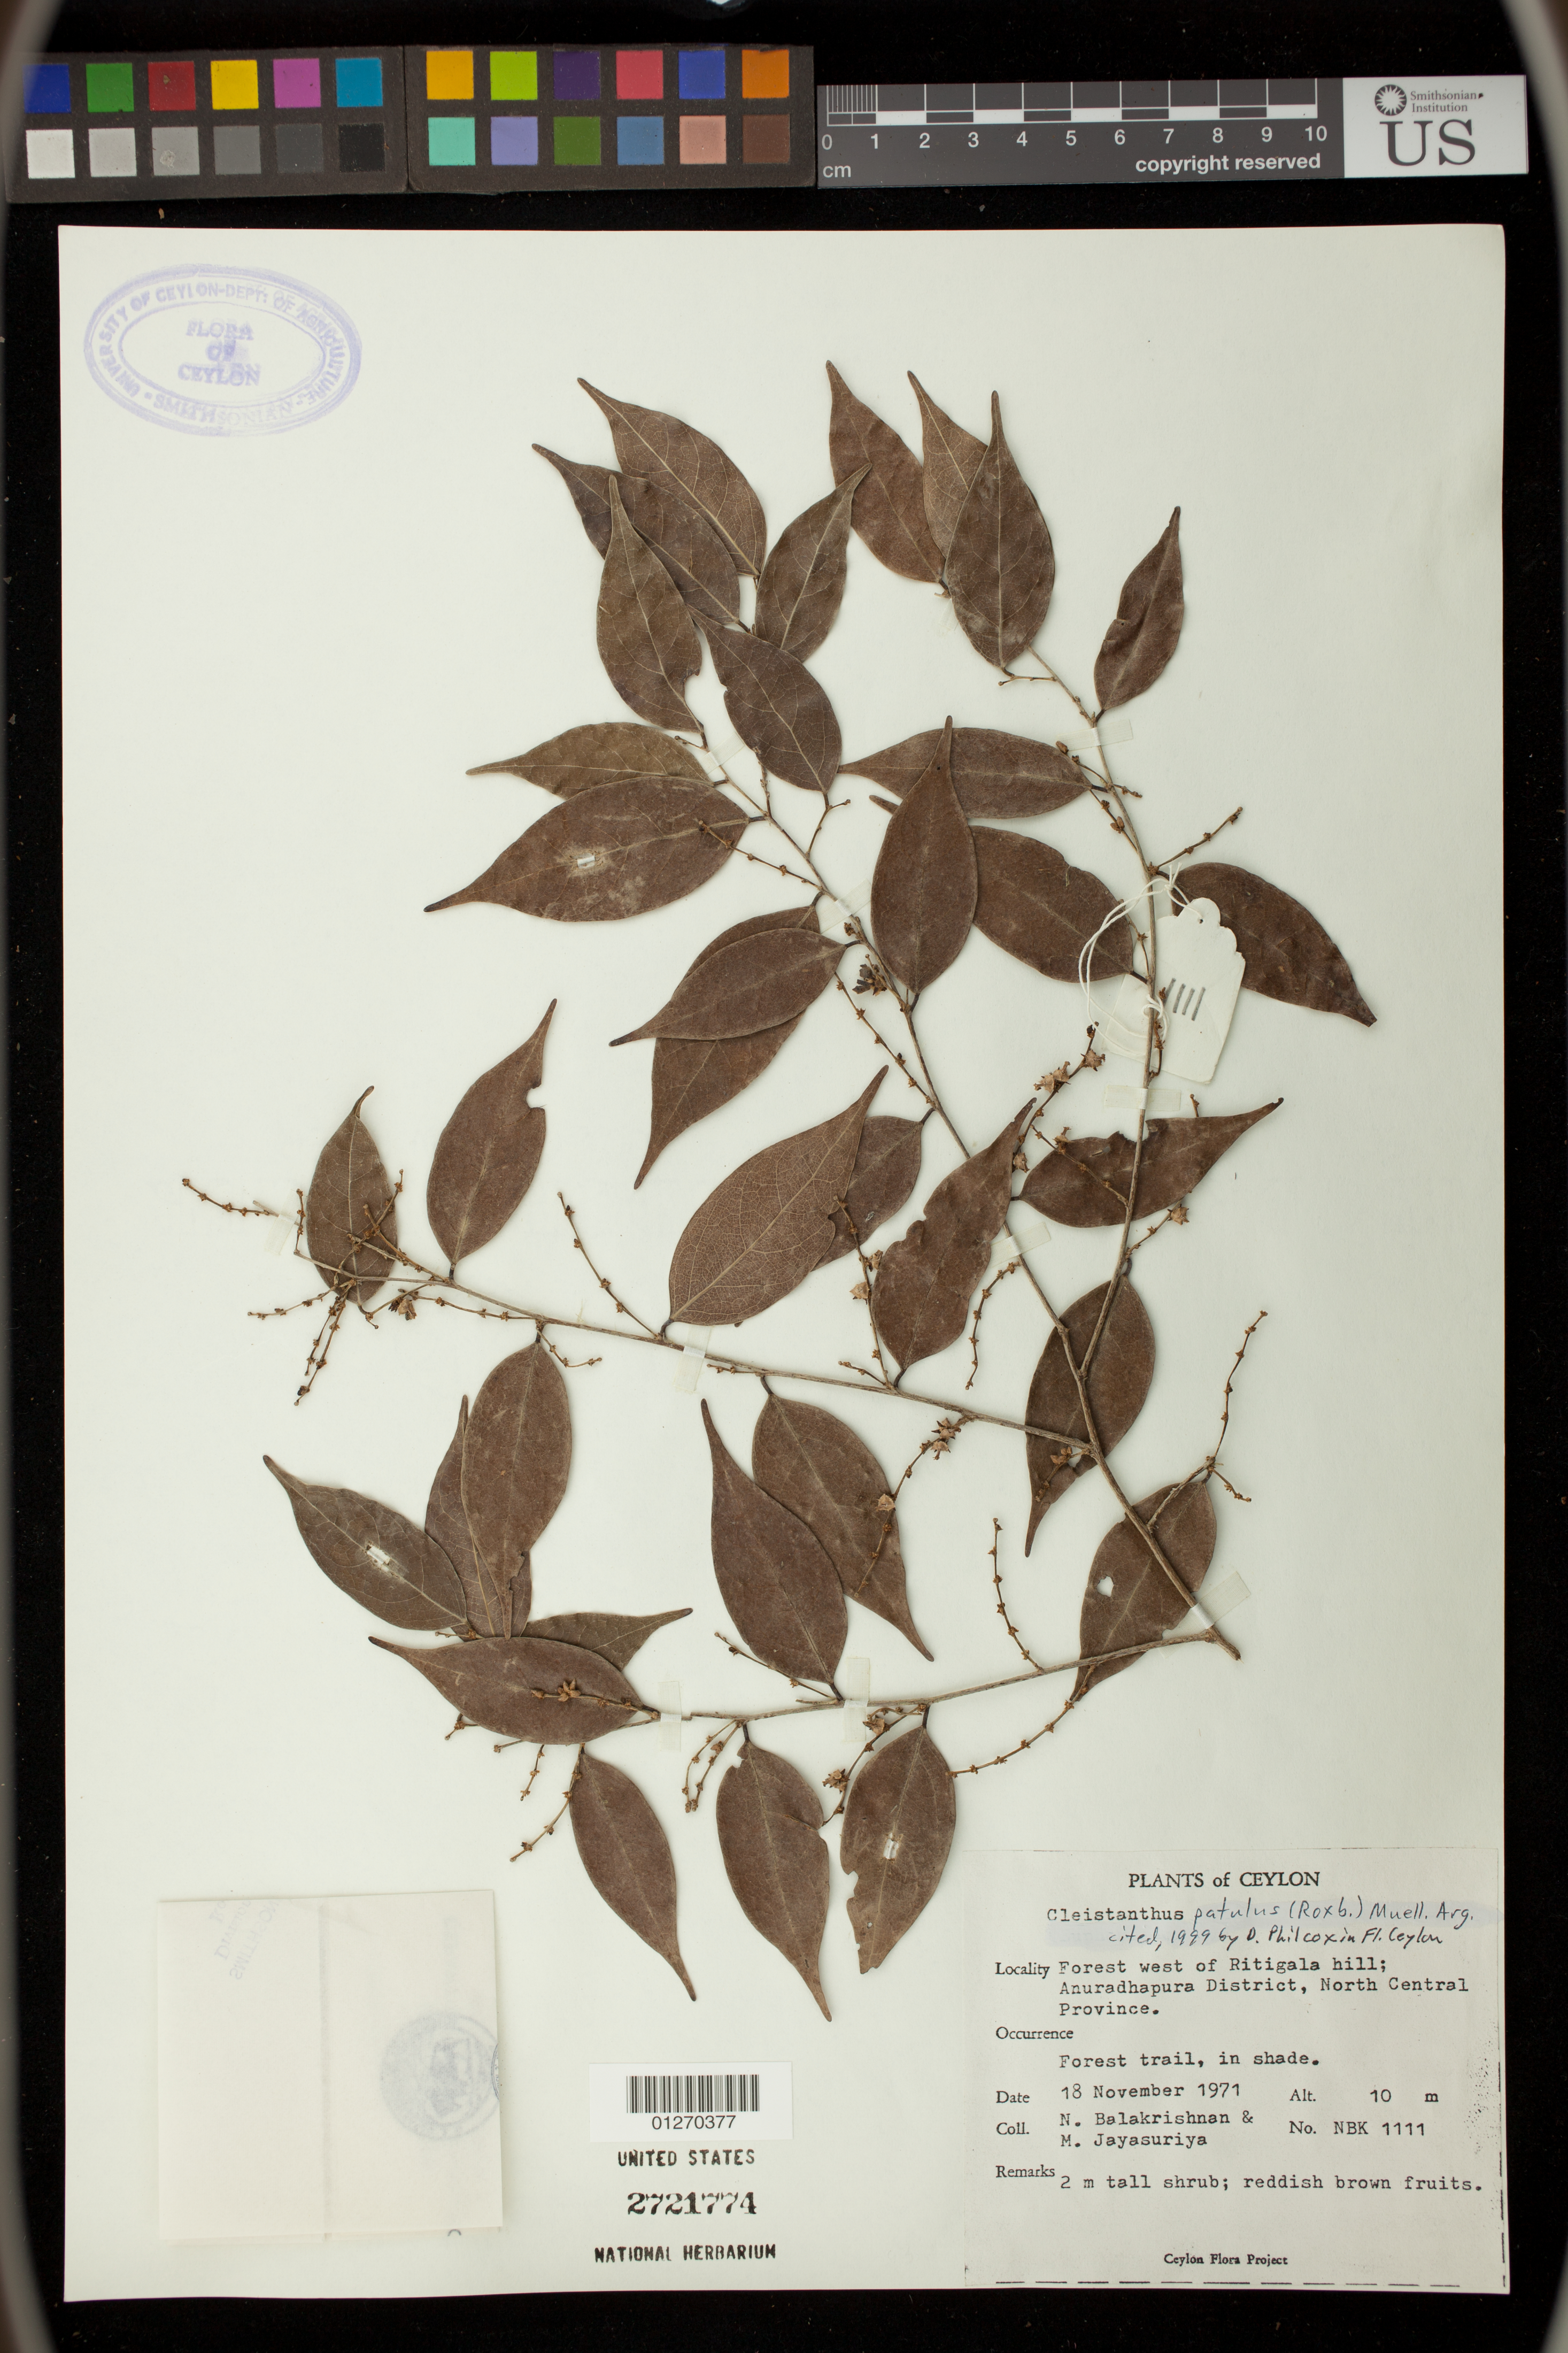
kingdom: Plantae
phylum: Tracheophyta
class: Magnoliopsida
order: Malpighiales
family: Phyllanthaceae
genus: Cleistanthus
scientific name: Cleistanthus patulus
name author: (Roxb.) Müll. Arg.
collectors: N. Balakrishnan & M. Jayasuriya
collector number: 1111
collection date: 1971-11-18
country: Sri Lanka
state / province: North Central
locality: Forest west of Ritigala hill; Anuradhapura District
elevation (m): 10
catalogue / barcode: US 2721774